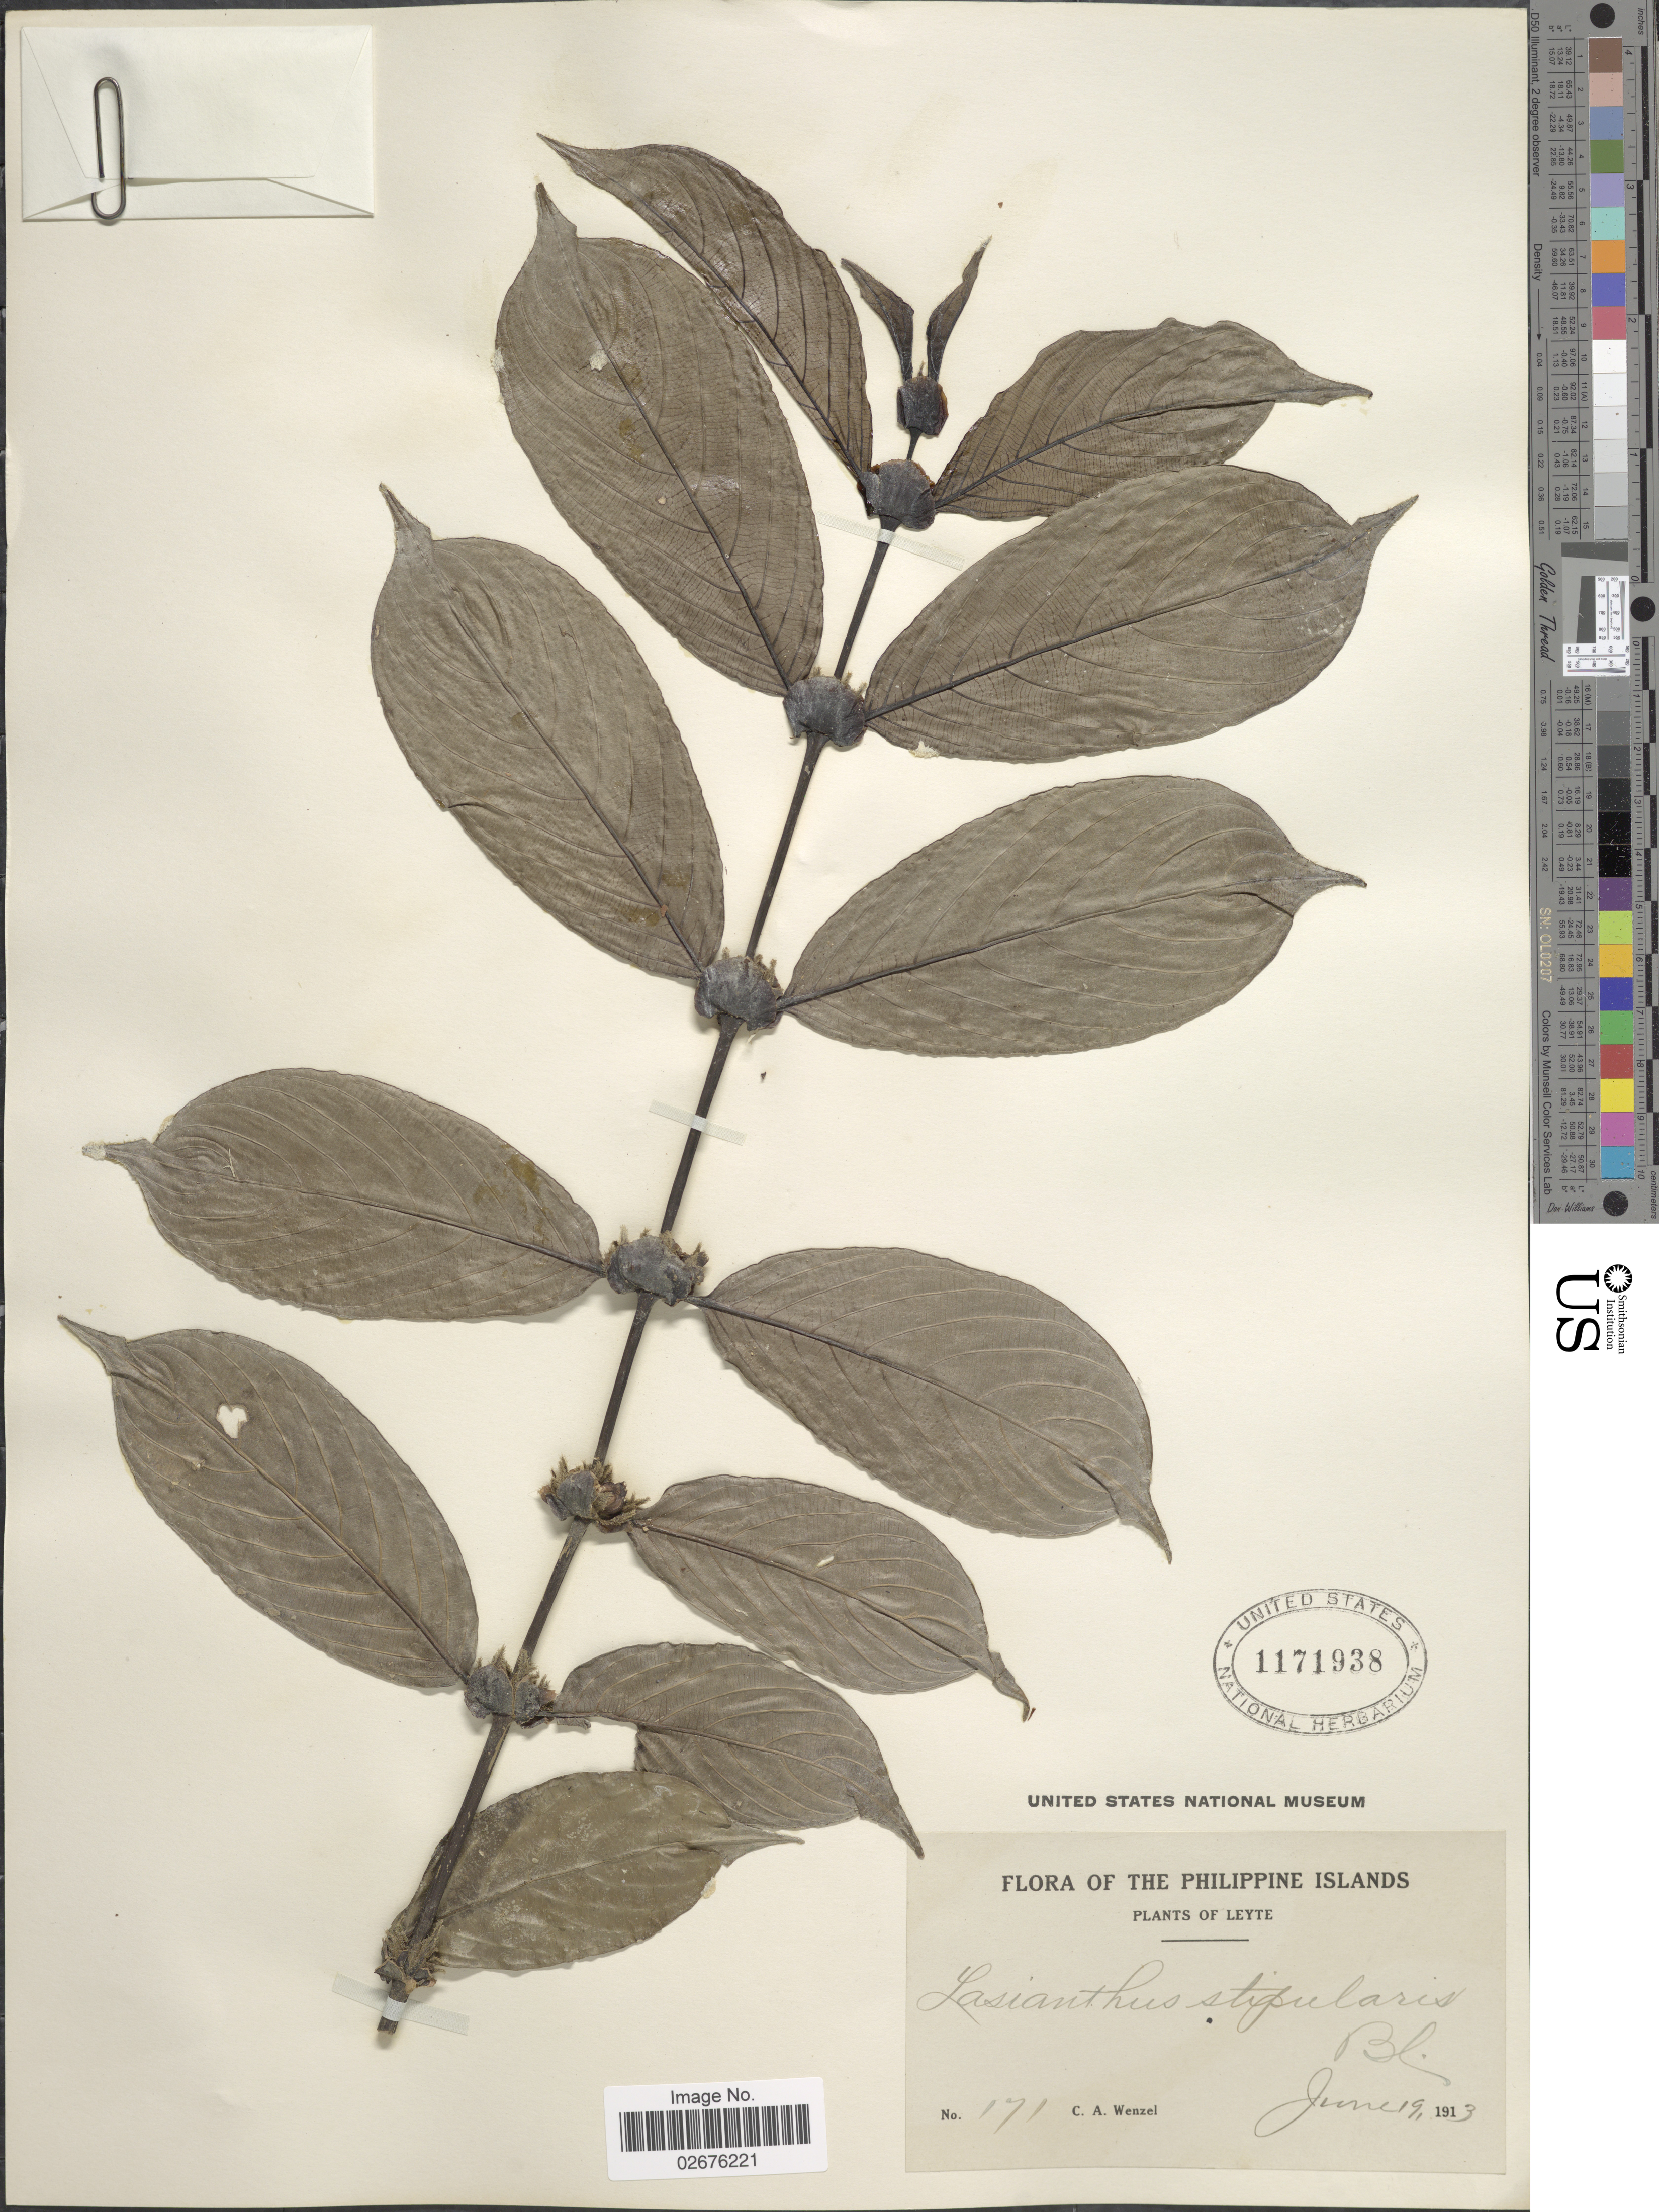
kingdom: Plantae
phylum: Tracheophyta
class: Magnoliopsida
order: Gentianales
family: Rubiaceae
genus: Lasianthus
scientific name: Lasianthus stipularis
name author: Blume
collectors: C. Wenzel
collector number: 171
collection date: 1913-06-19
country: Philippines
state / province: Eastern Visayas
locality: Leyte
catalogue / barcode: US 1171938